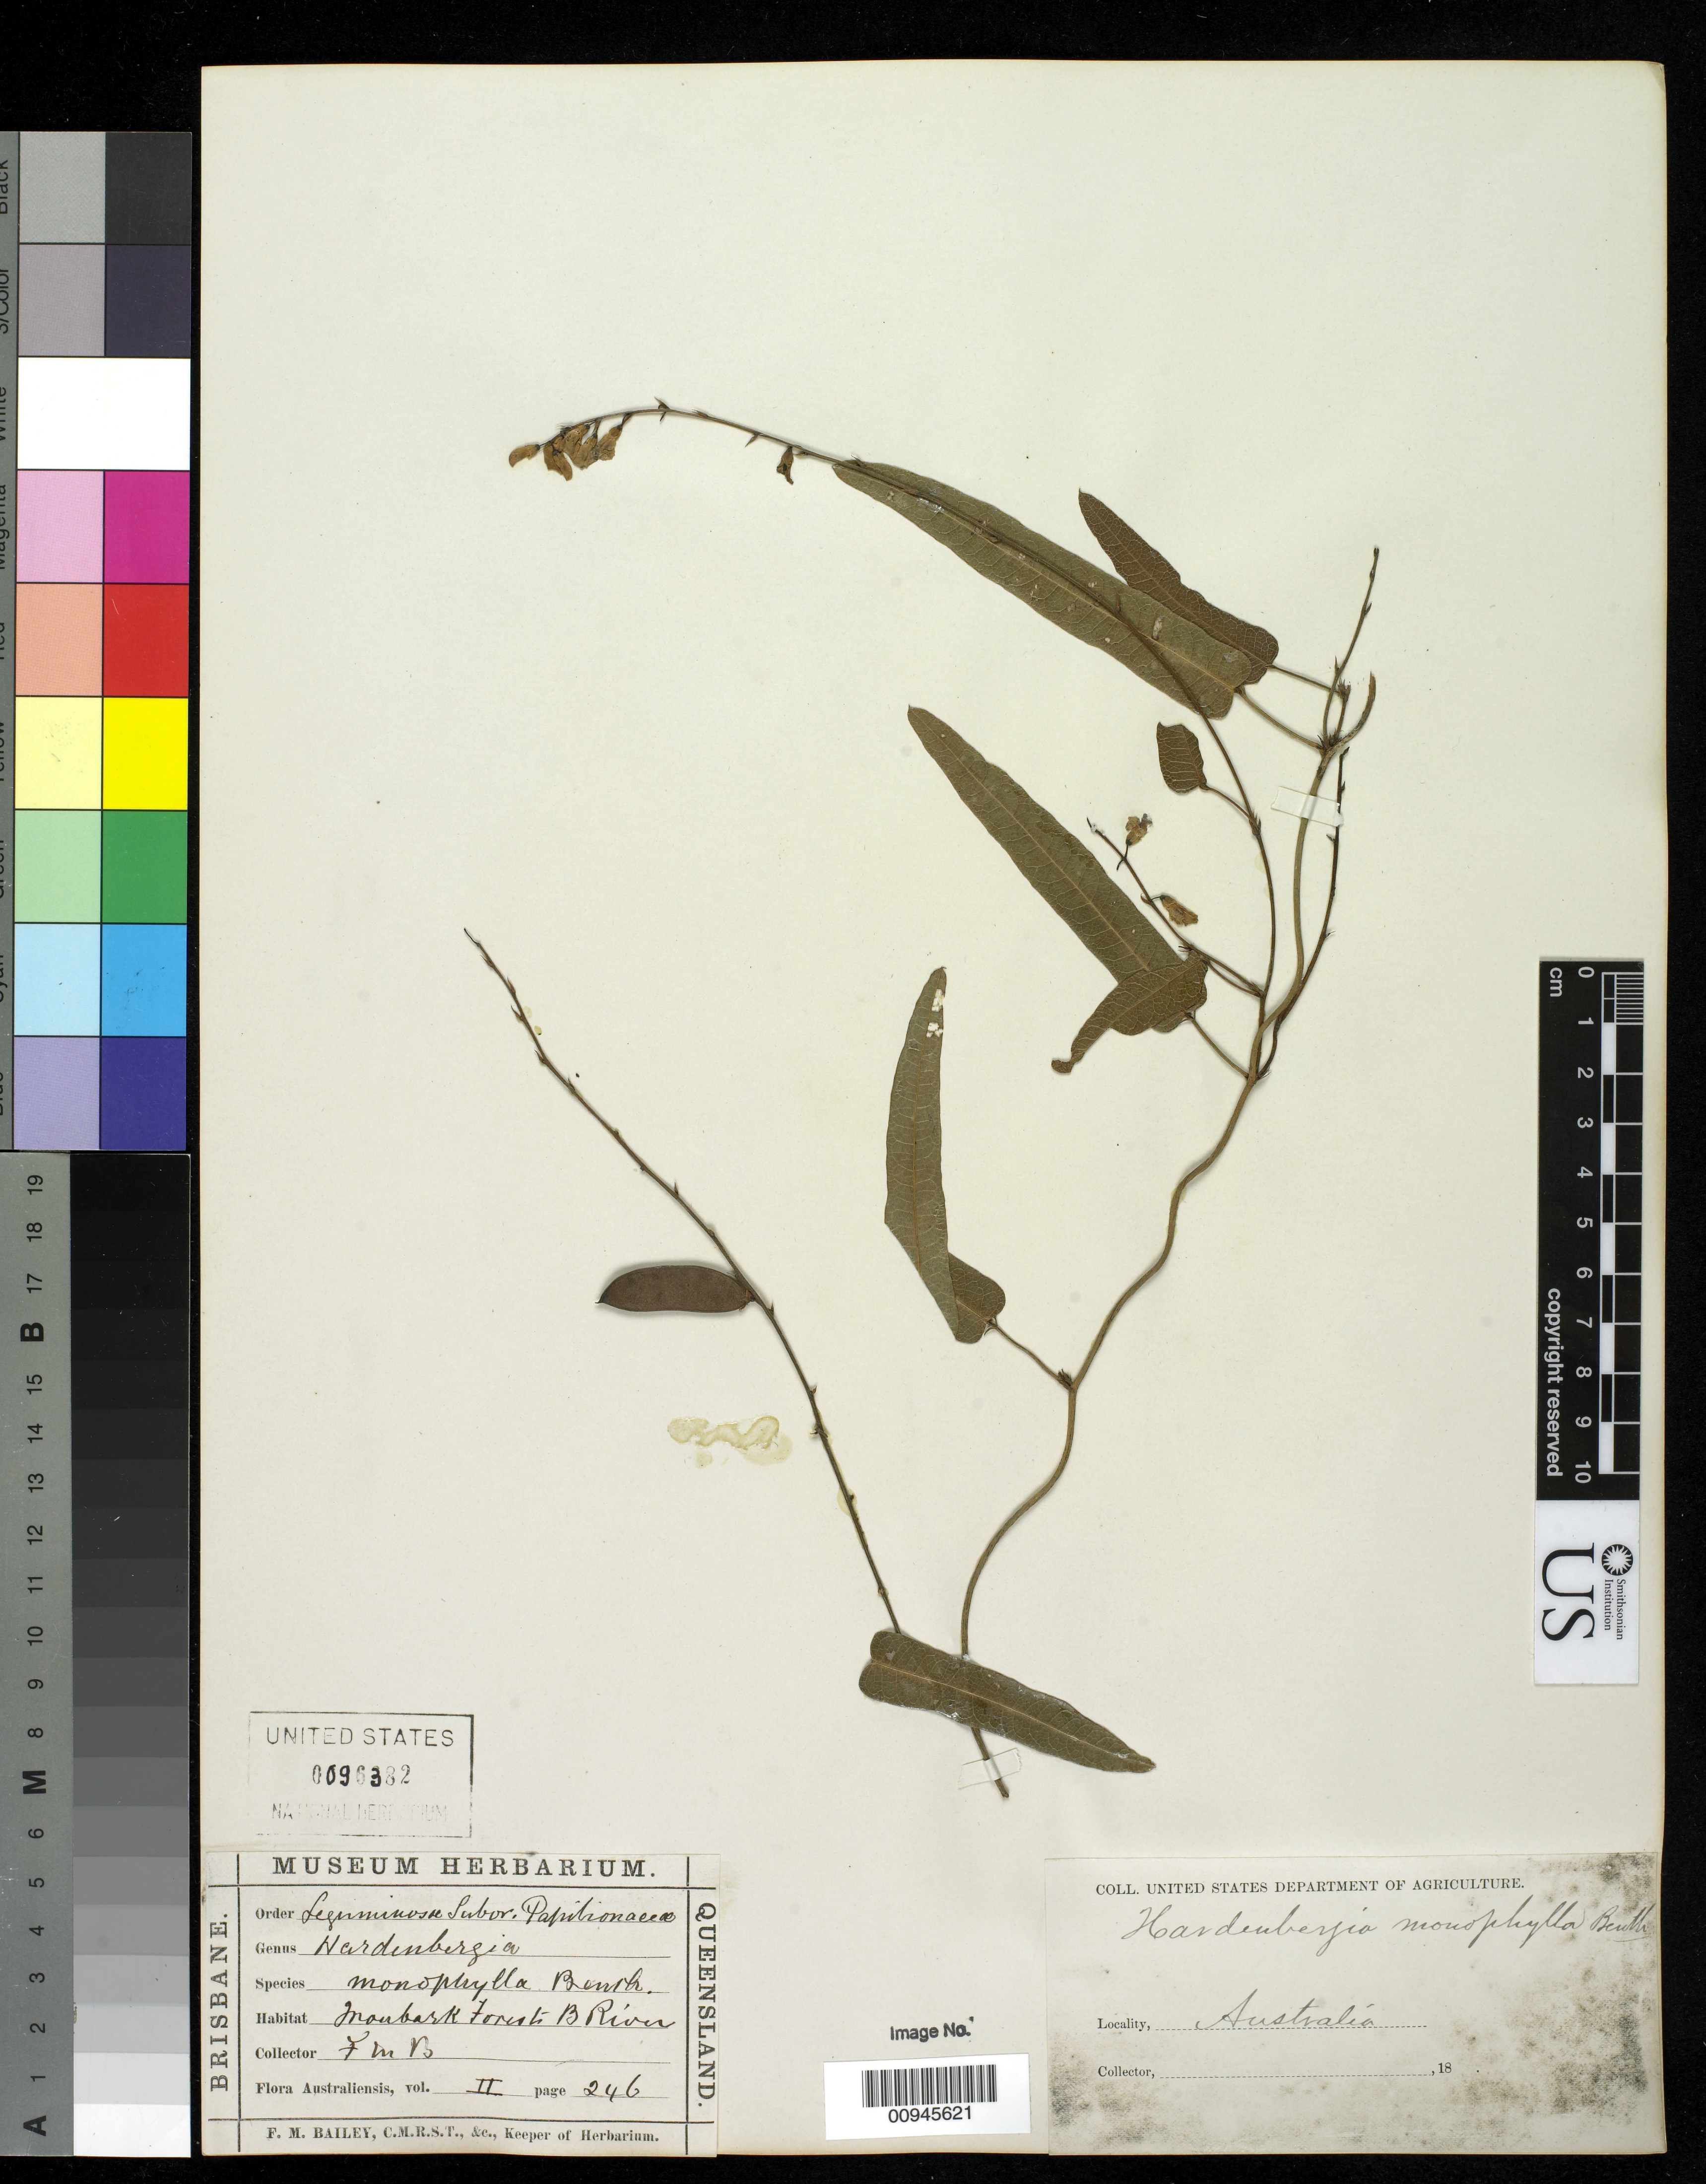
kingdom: Plantae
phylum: Tracheophyta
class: Magnoliopsida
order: Fabales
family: Fabaceae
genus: Hardenbergia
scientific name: Hardenbergia violacea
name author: (Schneev.) Stearn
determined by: Egan, Ashley N., (US), Smithsonian Institution - National Museum of Natural History (UNITED STATES)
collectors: F. M. Bailey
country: Australia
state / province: Queensland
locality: Monbark Forest, Brisbane River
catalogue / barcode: US 96382